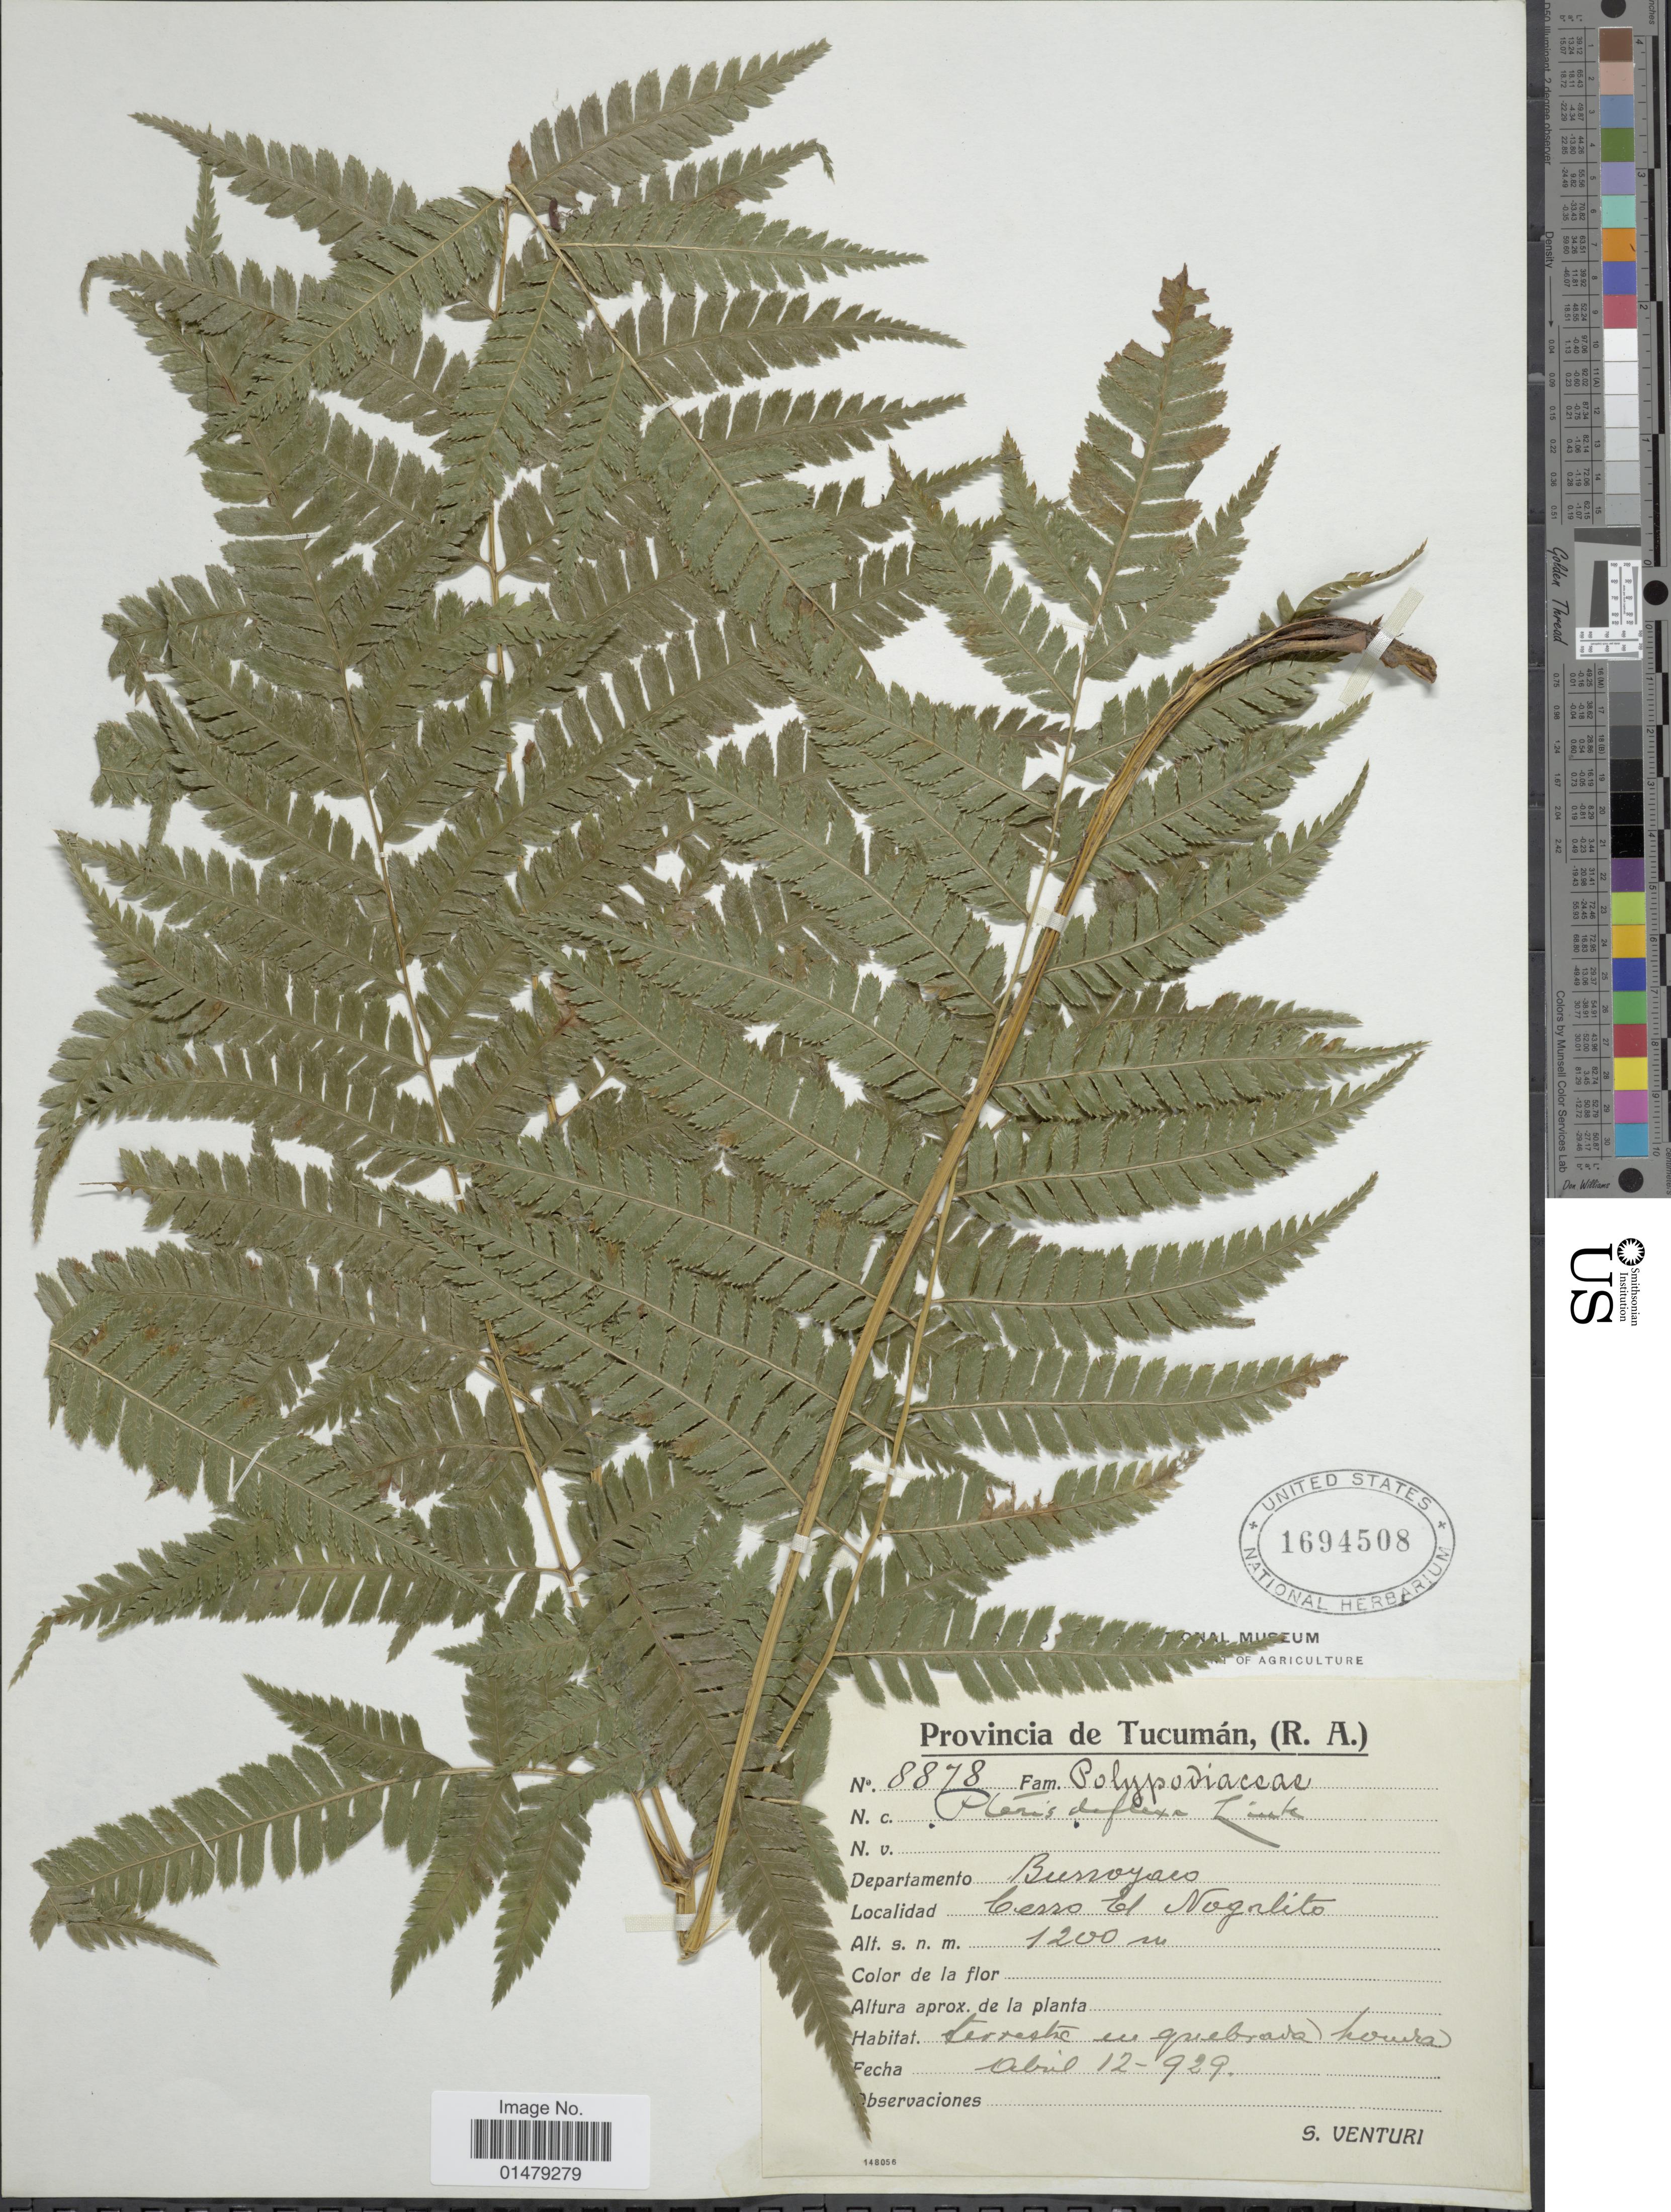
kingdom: Plantae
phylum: Tracheophyta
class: Polypodiopsida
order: Polypodiales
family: Pteridaceae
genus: Pteris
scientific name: Pteris deflexa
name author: Link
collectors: S. Venturi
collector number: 8878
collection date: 1929-04-12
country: Argentina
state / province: Tucuman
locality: Provincia de Tucuman, (R. A.). Departamento Burro Yaco. Cerro El Nogalito.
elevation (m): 1200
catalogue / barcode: US 1694508